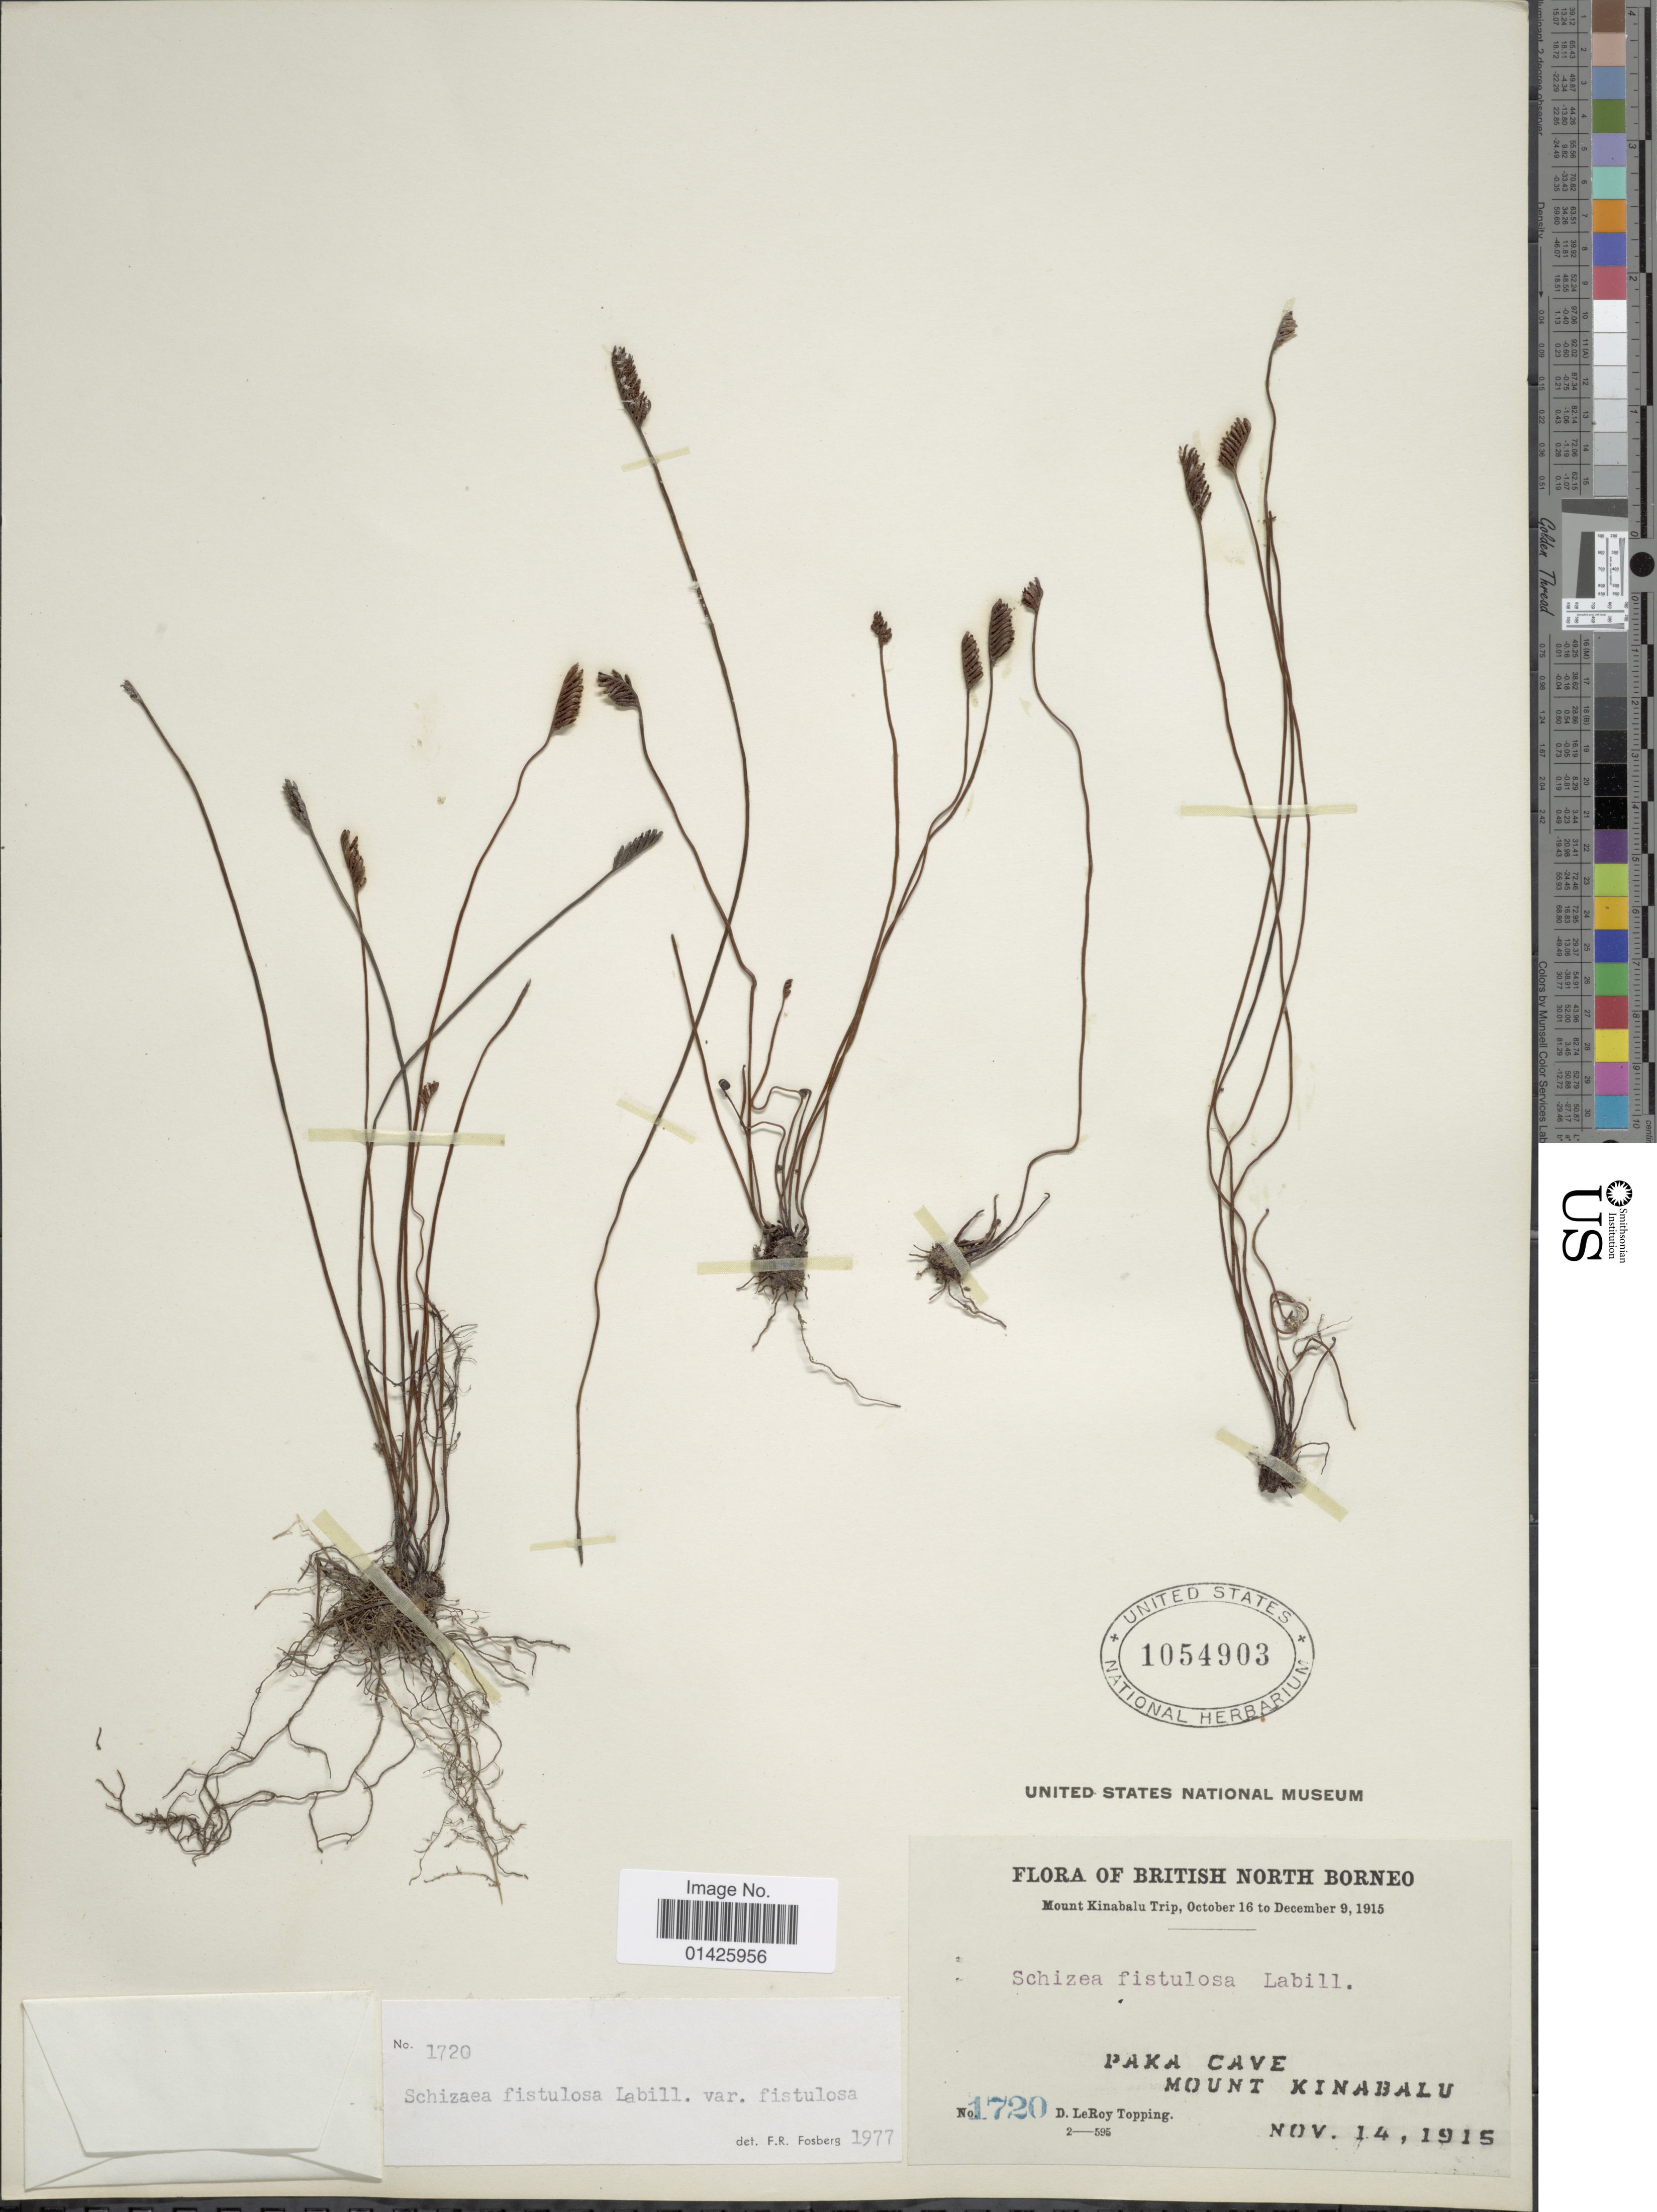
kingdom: Plantae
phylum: Tracheophyta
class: Polypodiopsida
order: Schizaeales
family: Schizaeaceae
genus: Schizaea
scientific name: Schizaea fistulosa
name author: Labill.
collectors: D. L. Topping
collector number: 1720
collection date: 1915-11-14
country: Malaysia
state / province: Sabah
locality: British North Borneo, Paka Cave, Mount Kinabalu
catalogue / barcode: US 1054903